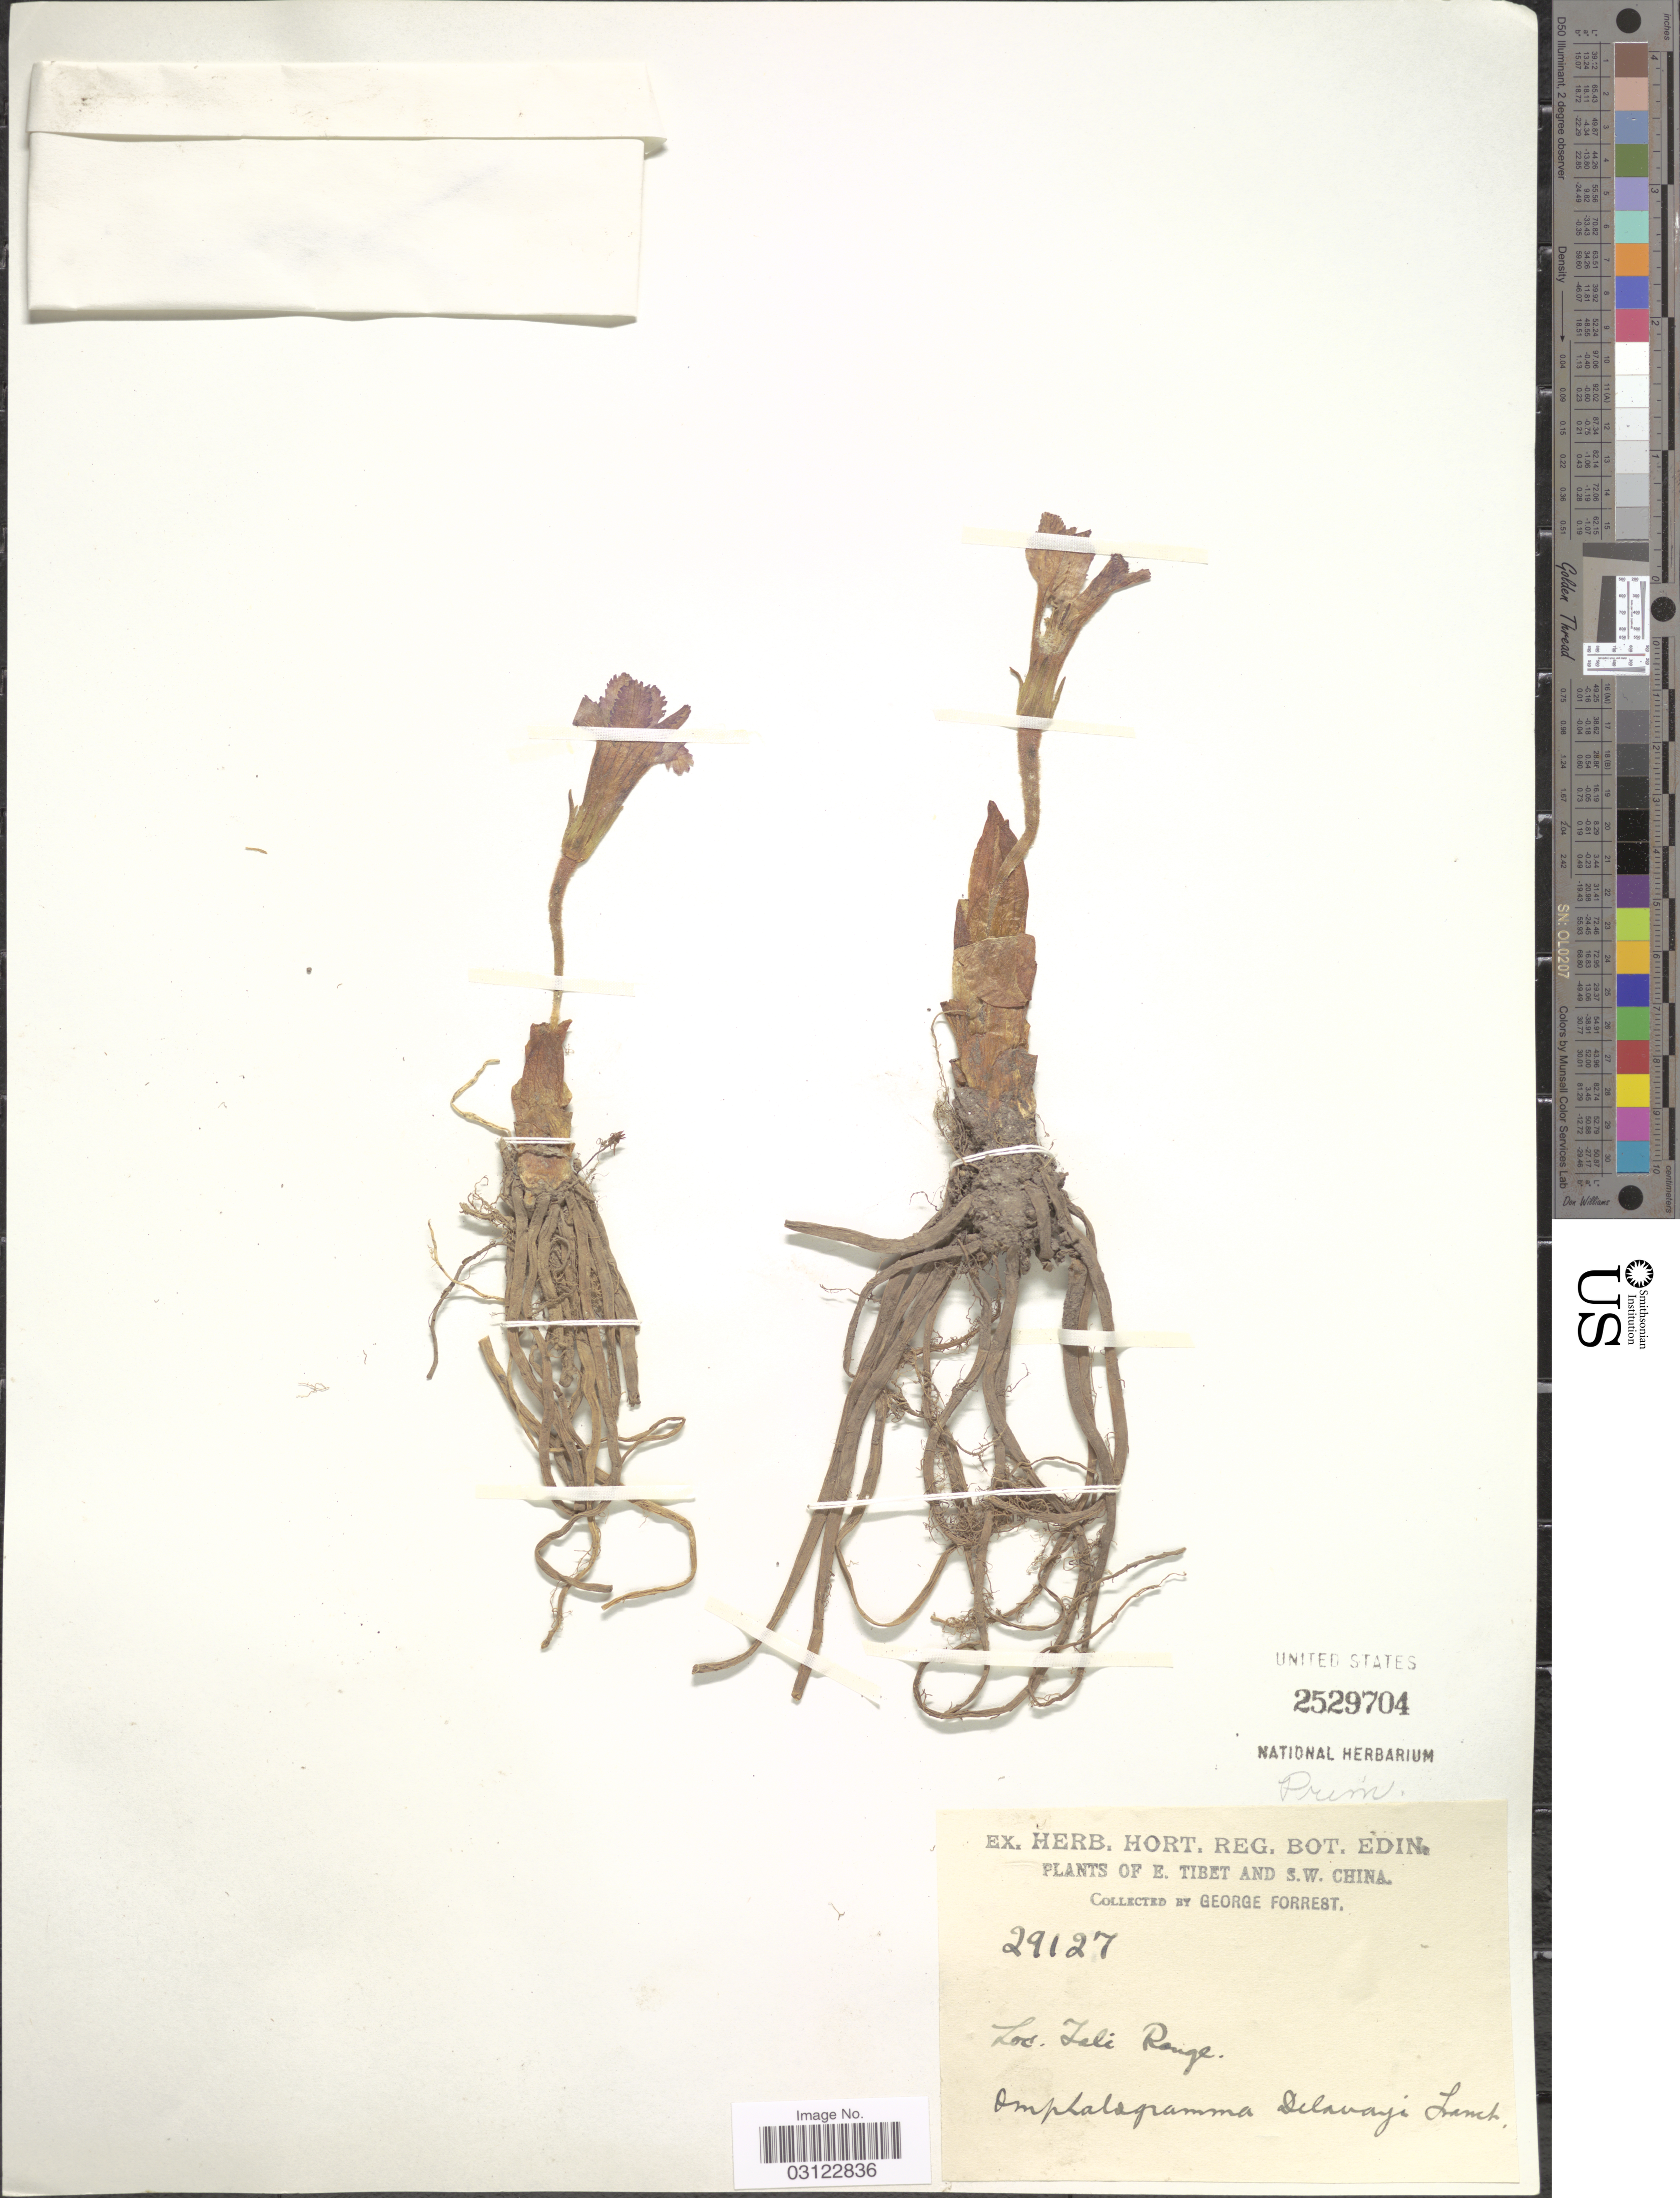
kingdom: Plantae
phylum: Tracheophyta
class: Magnoliopsida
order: Ericales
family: Primulaceae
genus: Omphalogramma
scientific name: Omphalogramma delavayi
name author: (Franch.) Franch.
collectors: G. Forrest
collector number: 29127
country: China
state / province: Xizang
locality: E. Tibet and S.W. China. Tali Range.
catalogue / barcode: US 2529704